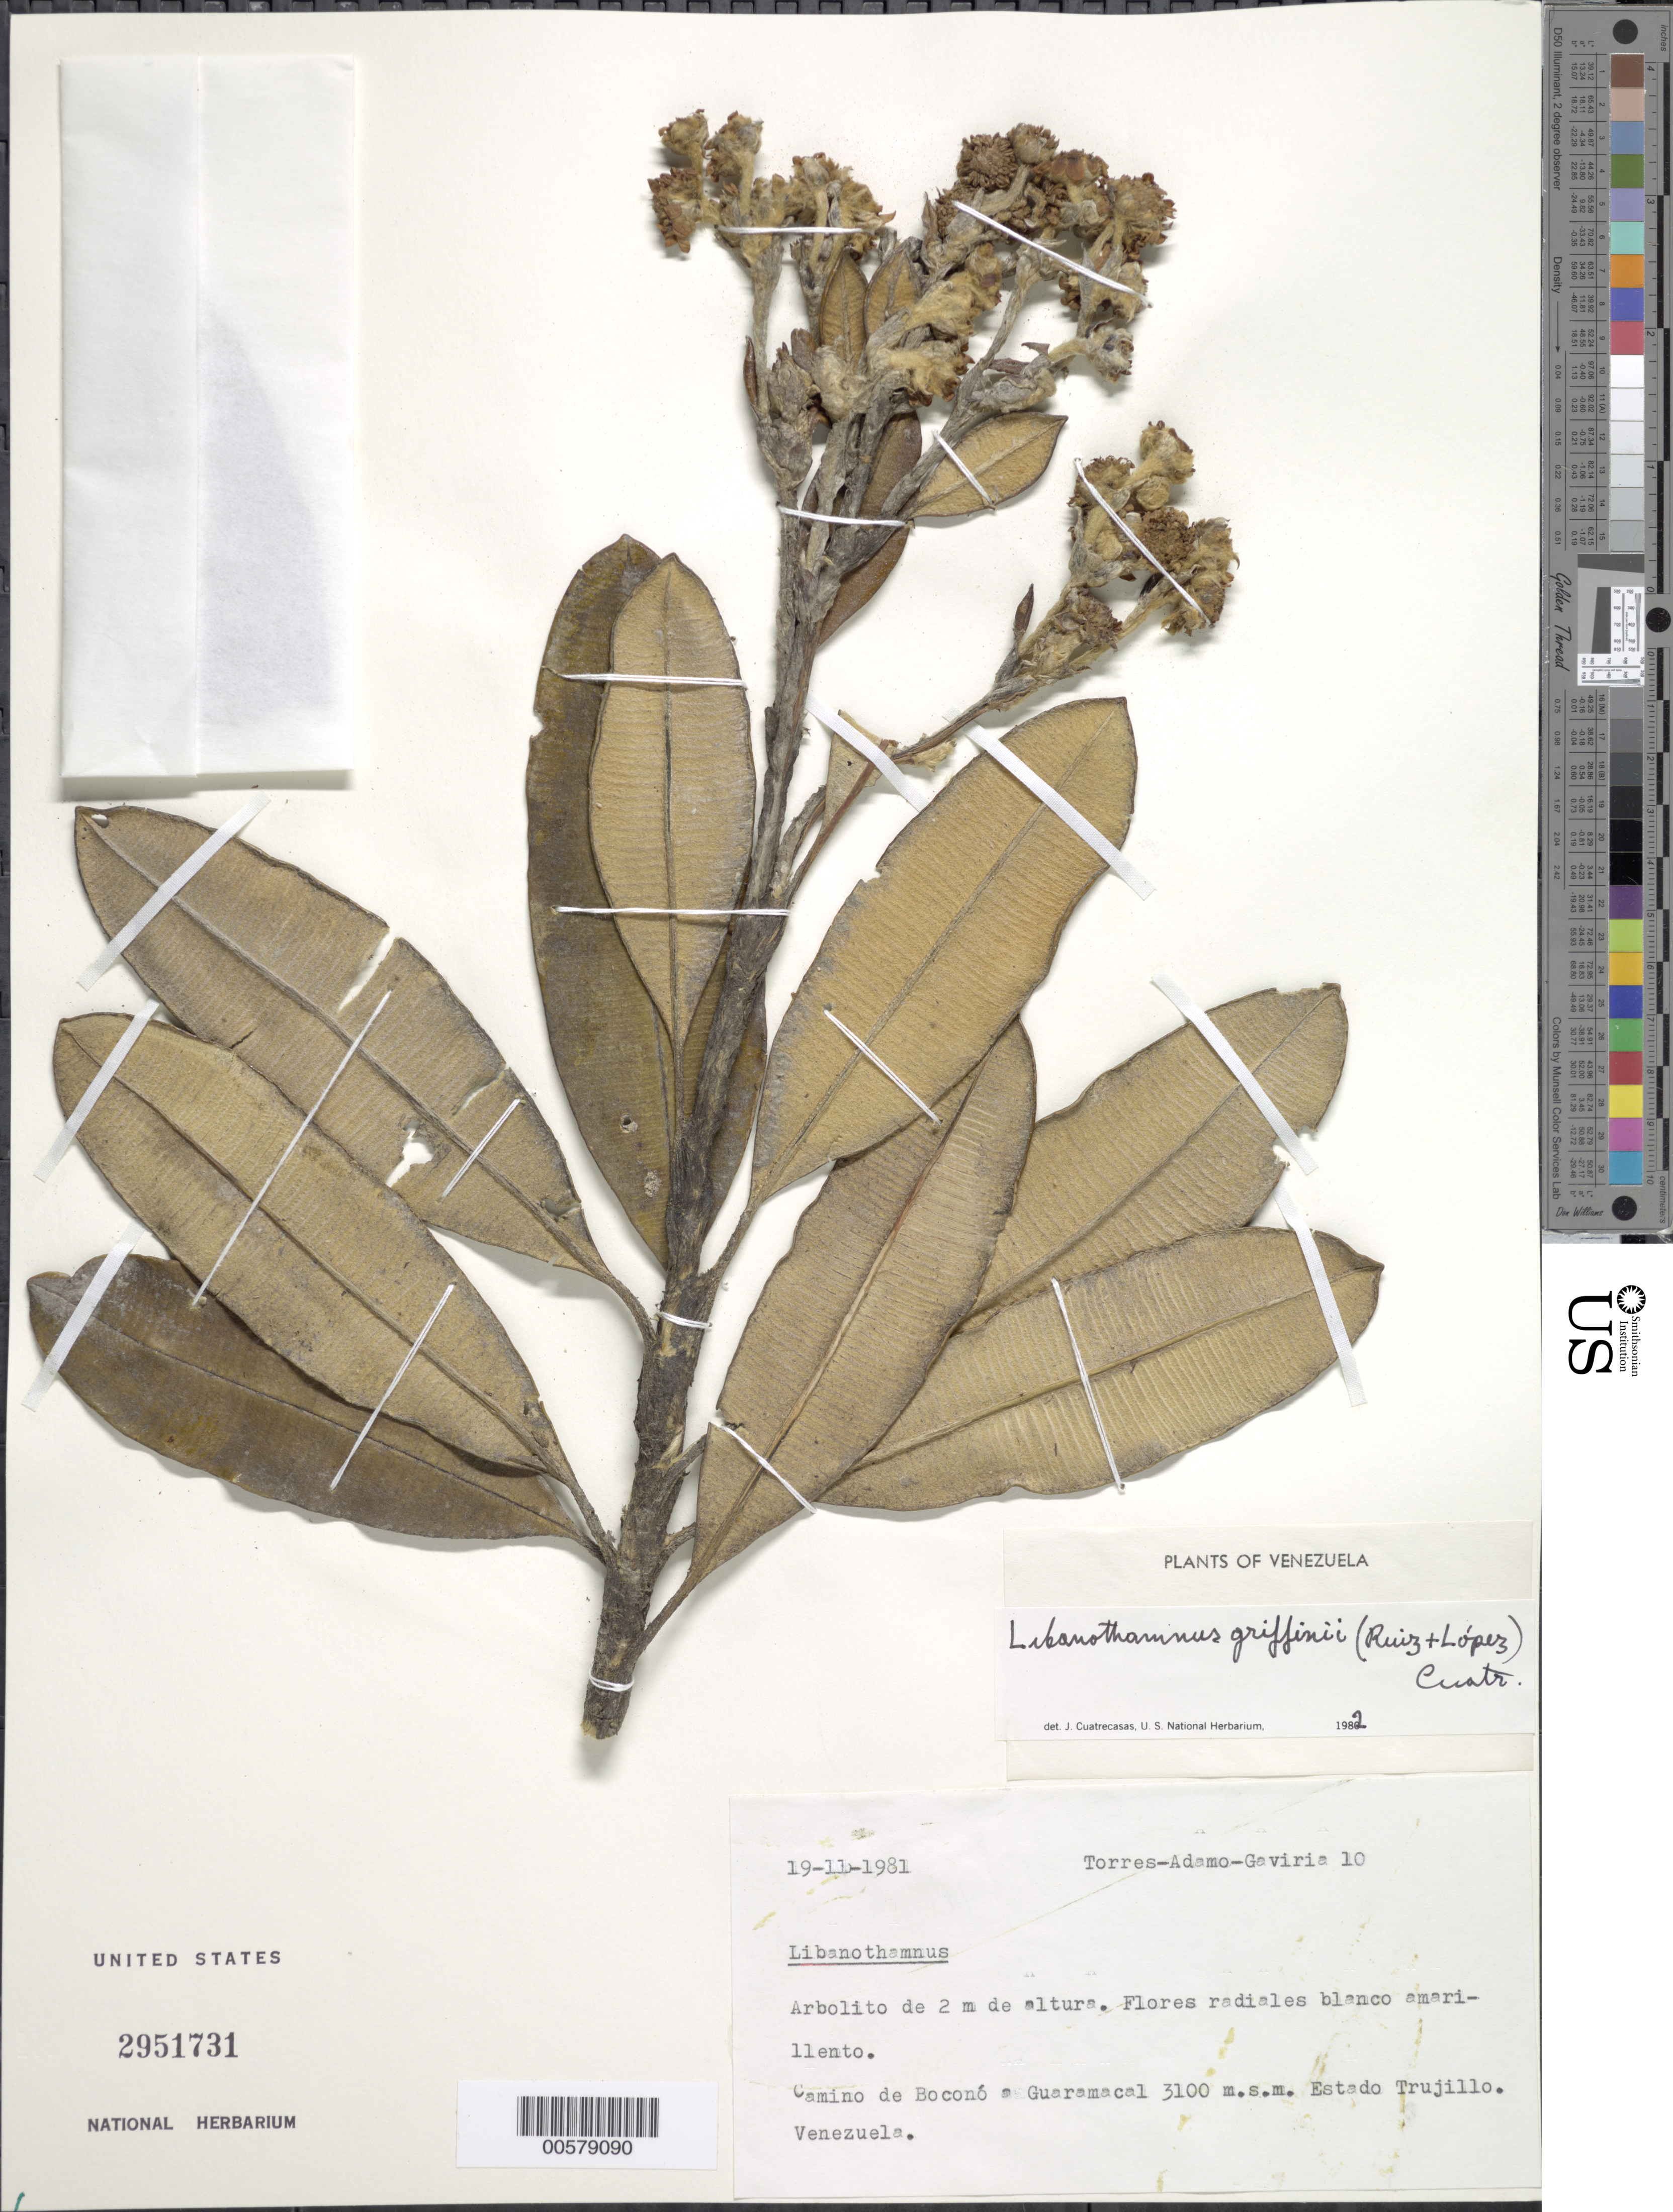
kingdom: Plantae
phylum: Tracheophyta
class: Magnoliopsida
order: Asterales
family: Asteraceae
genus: Libanothamnus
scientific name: Libanothamnus griffinii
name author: (Ruíz-Terán & López Fig.) Cuatrec.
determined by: Cuatrecasas, J.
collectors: F. Torres, G. Adamo & Gaviria, --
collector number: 10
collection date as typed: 19 Nov 1981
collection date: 1981-11-19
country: Venezuela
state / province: Trujillo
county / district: Boconó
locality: Camino de Boconó a Guaramacal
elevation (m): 3100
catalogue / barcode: US 2951731